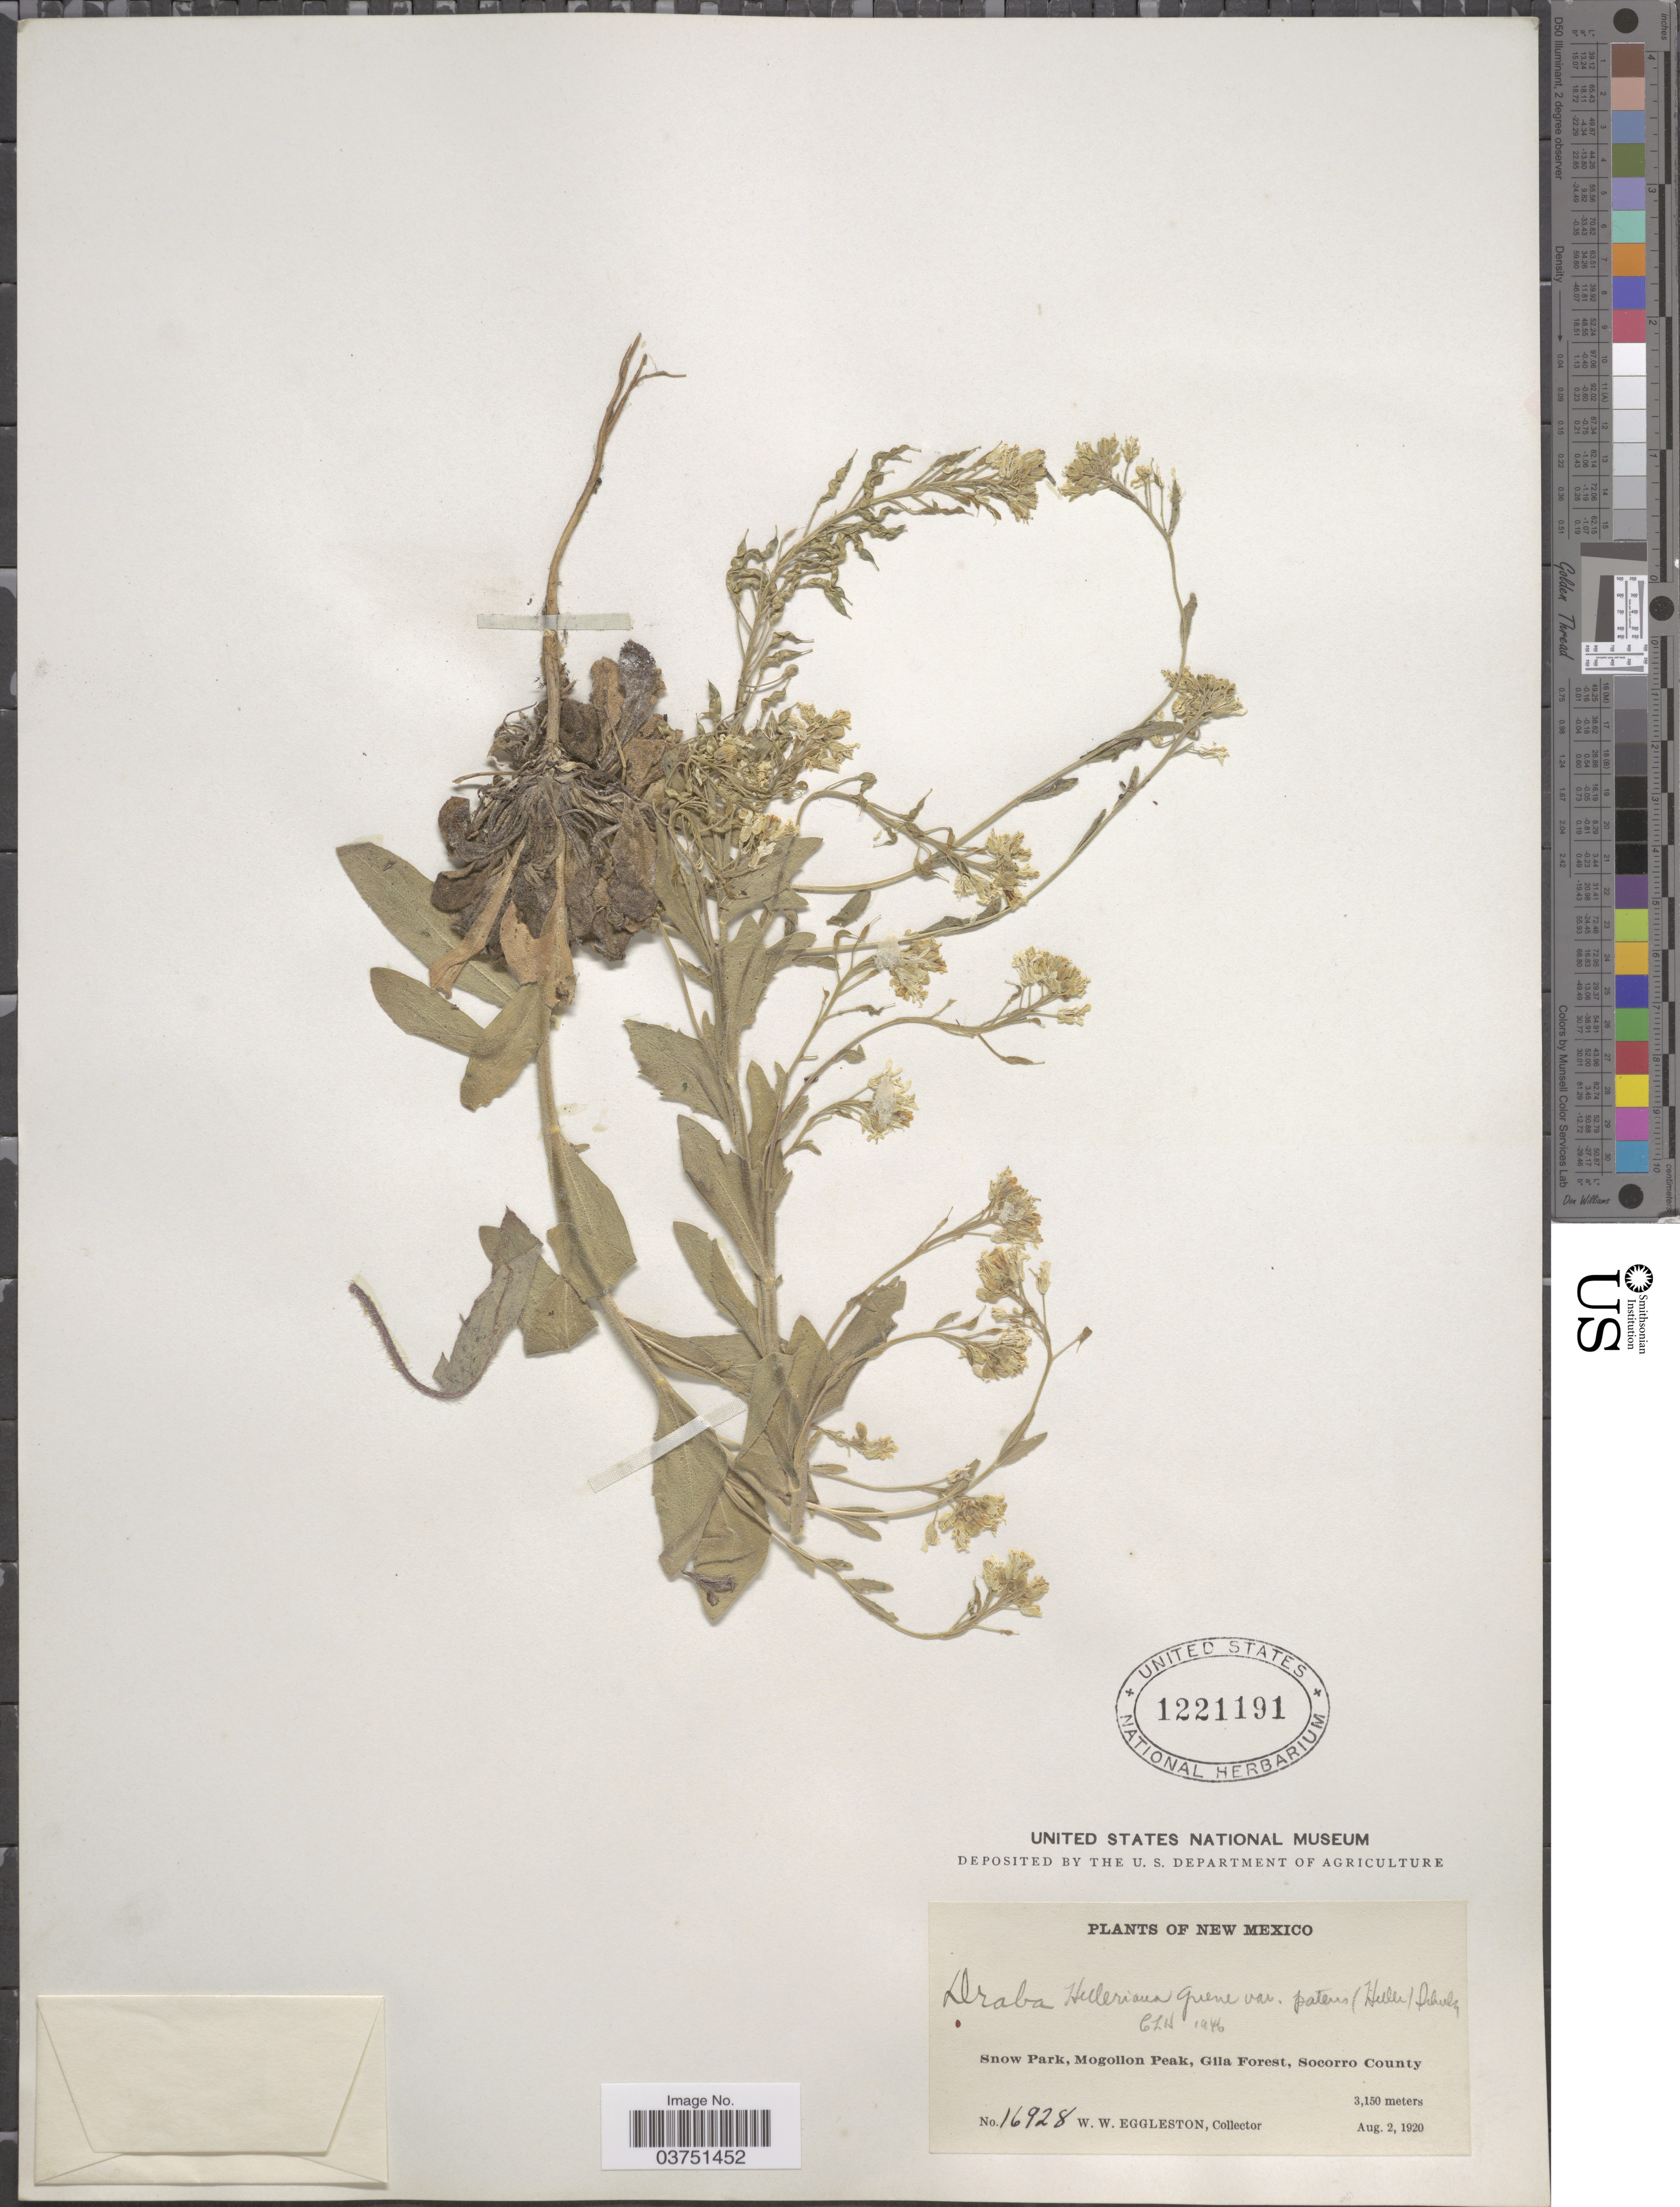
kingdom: Plantae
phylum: Tracheophyta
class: Magnoliopsida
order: Brassicales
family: Brassicaceae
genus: Draba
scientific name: Draba helleriana var. patens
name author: (A. Heller) O.E. Schulz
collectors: W. W. Eggleston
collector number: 16928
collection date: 1920-08-02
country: United States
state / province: New Mexico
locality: Snow Park, Mogollon Peak, Gila Forest, Socorro County.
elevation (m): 3150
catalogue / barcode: US 1221191